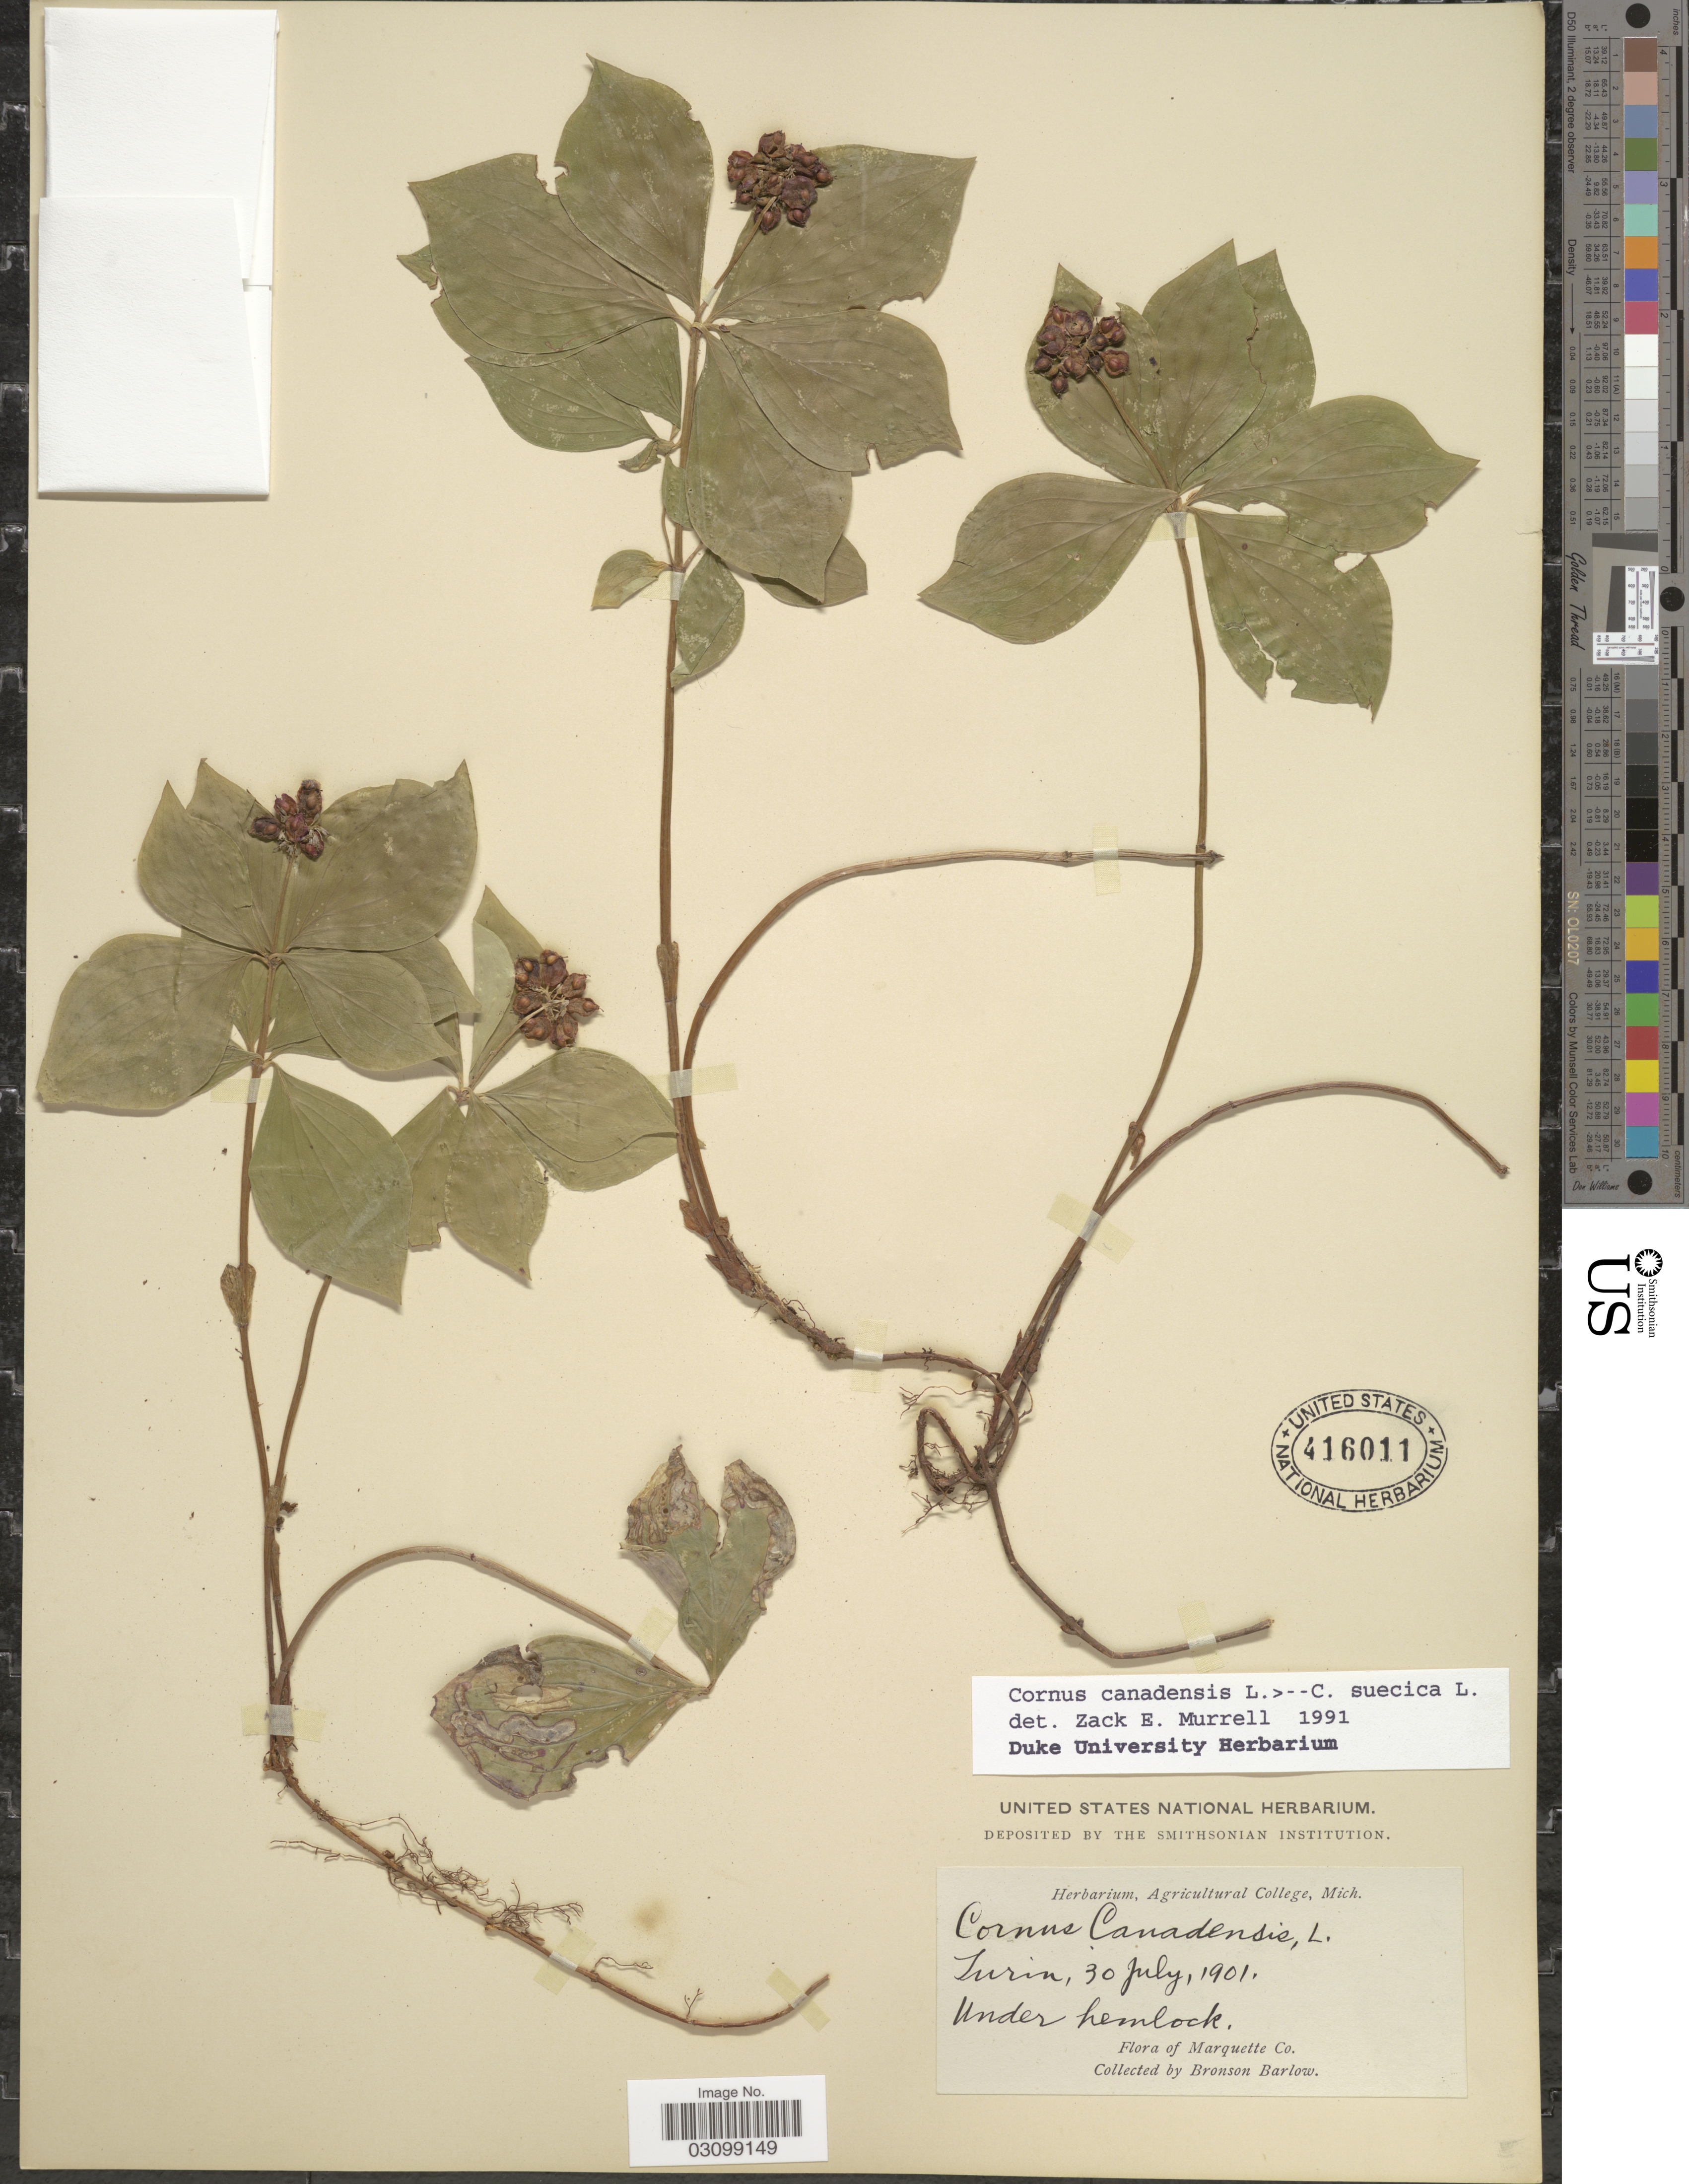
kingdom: Plantae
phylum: Tracheophyta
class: Magnoliopsida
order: Cornales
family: Cornaceae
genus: Cornus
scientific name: Cornus sp.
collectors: Barlow, B.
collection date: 1901-07-30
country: United States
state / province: Michigan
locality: Turin. Marquette Co.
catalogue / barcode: US 416011